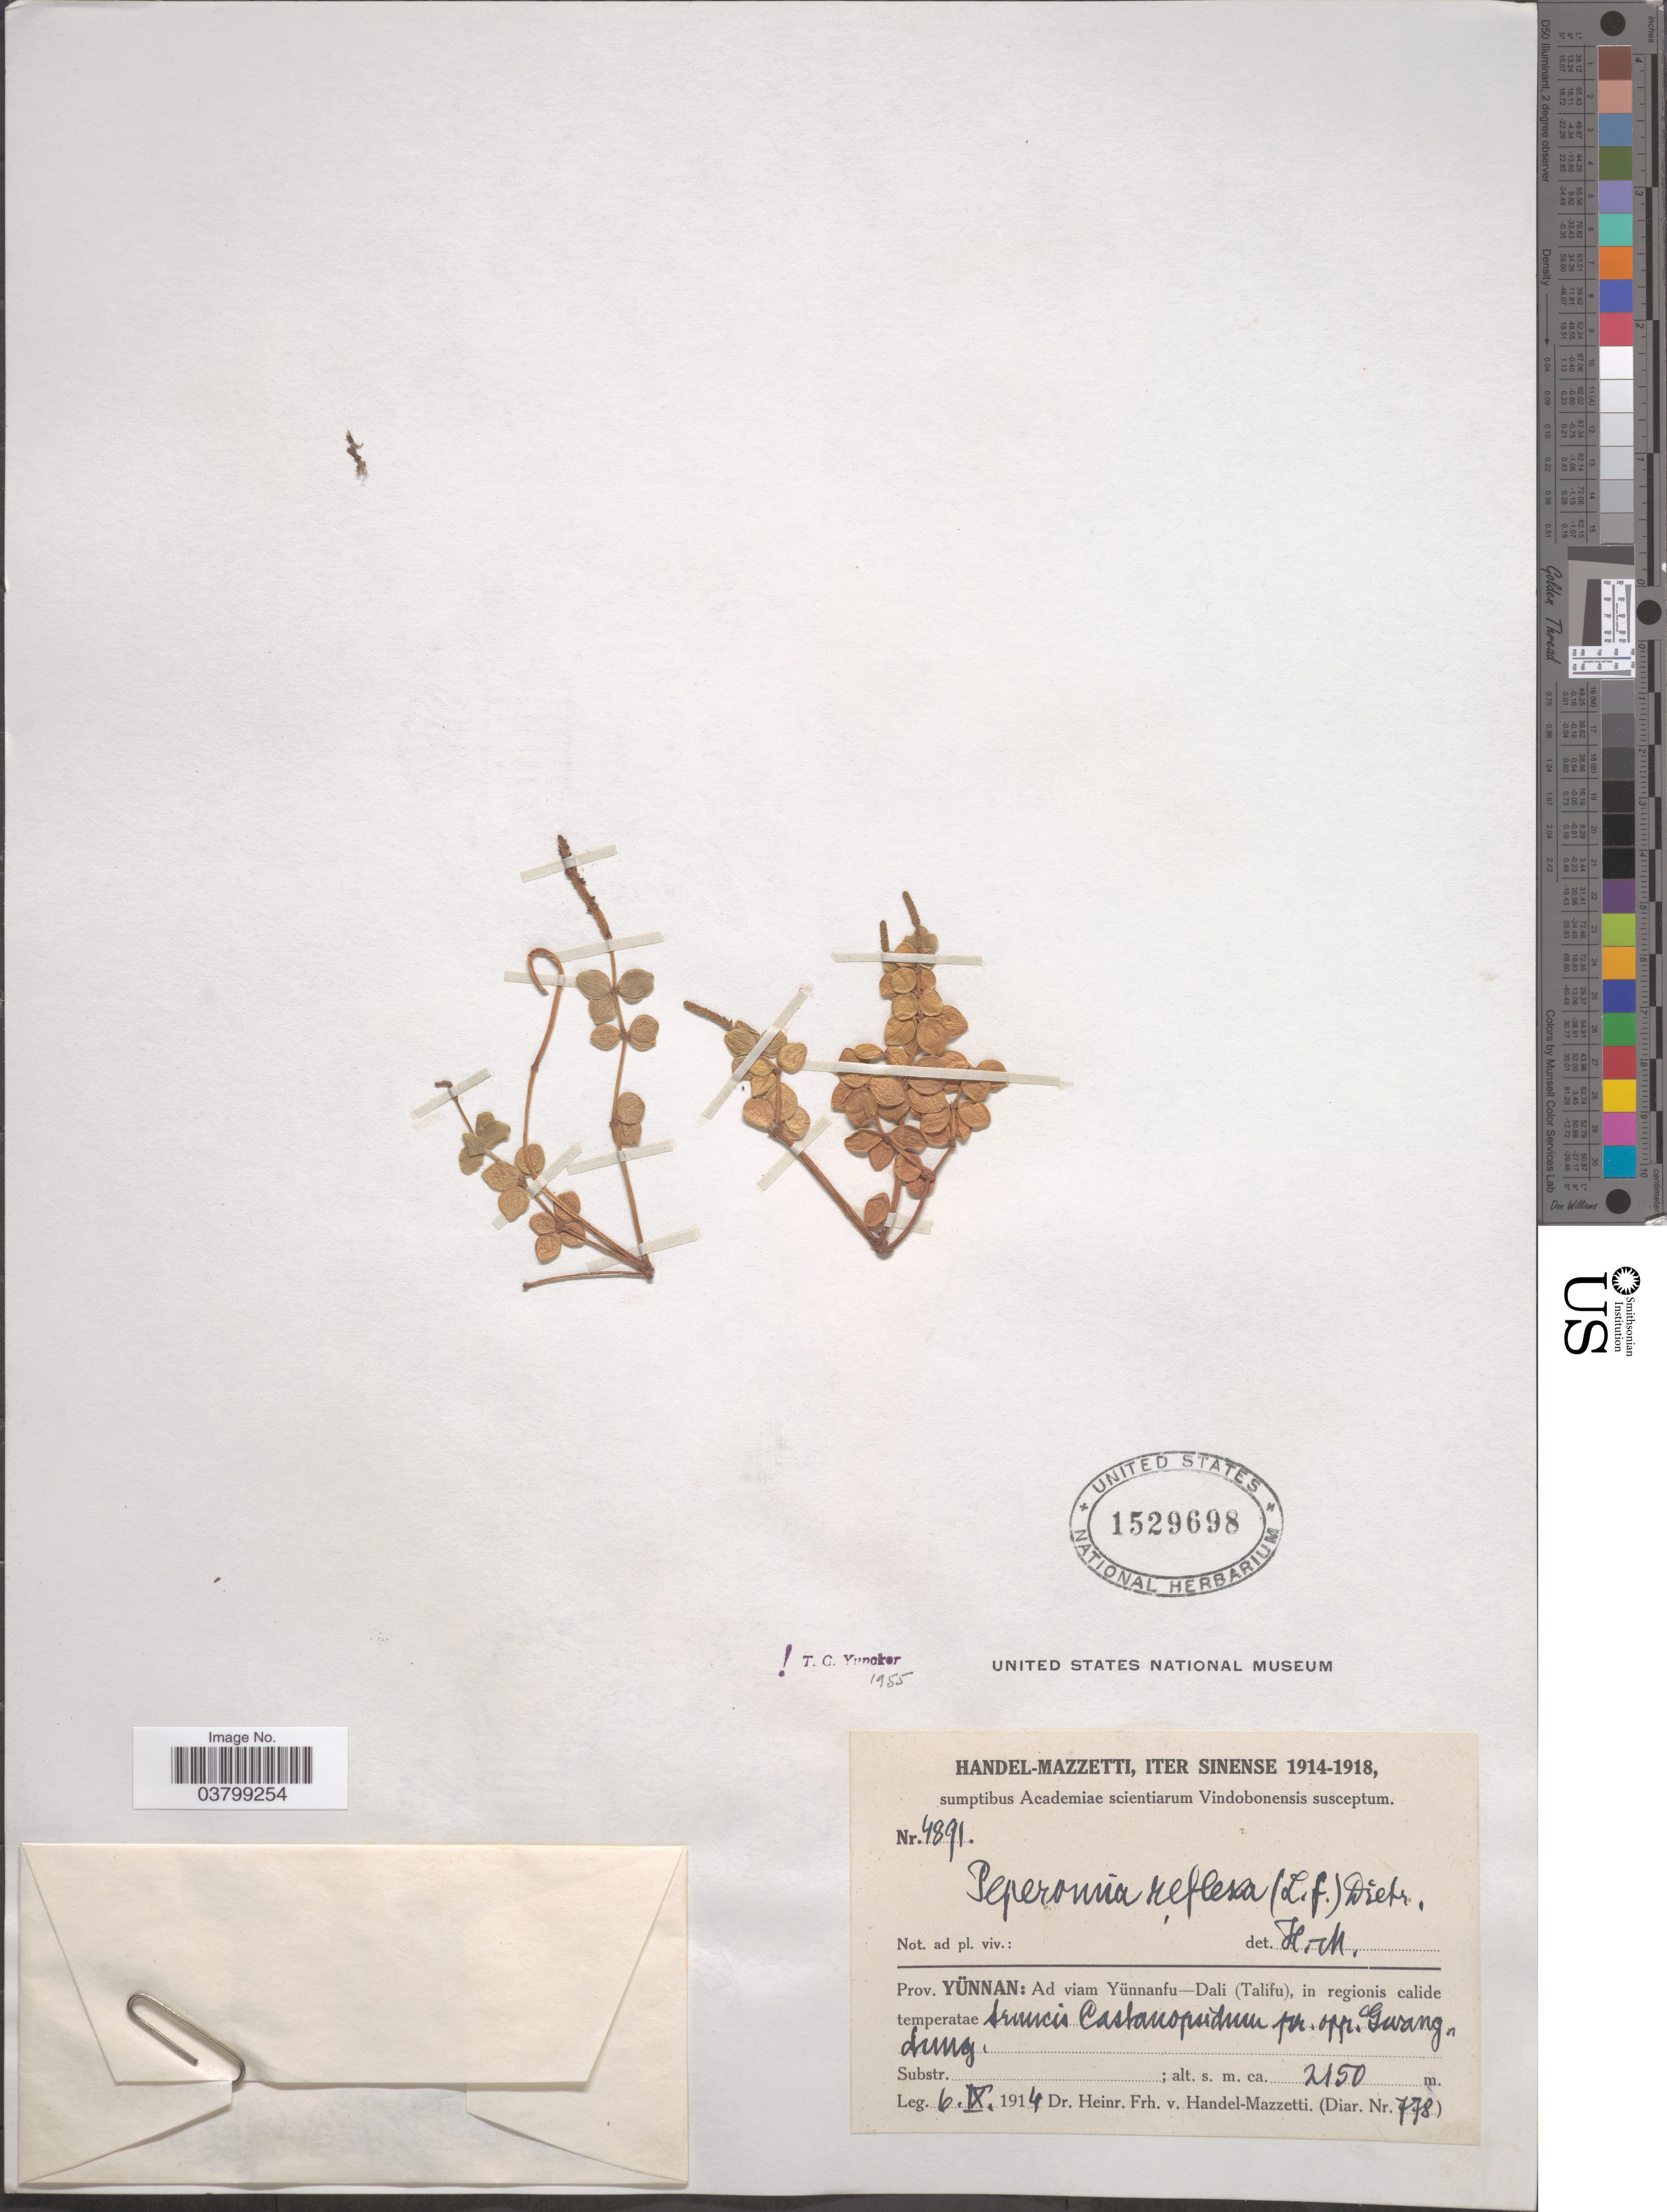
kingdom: Plantae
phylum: Tracheophyta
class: Magnoliopsida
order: Piperales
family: Piperaceae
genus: Peperomia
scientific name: Peperomia reflexa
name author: (L. f.) A. Dietr.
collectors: H. Handel-Mazzetti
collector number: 4891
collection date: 1914-09-06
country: China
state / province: Yunnan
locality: Ad viam Yünnanfu-Dali (Talifu), in regionis calide temperatae Armicia Castanopuduru pr. opp. Gwang n dung. [interpreted]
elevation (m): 2150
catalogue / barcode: US 1529698